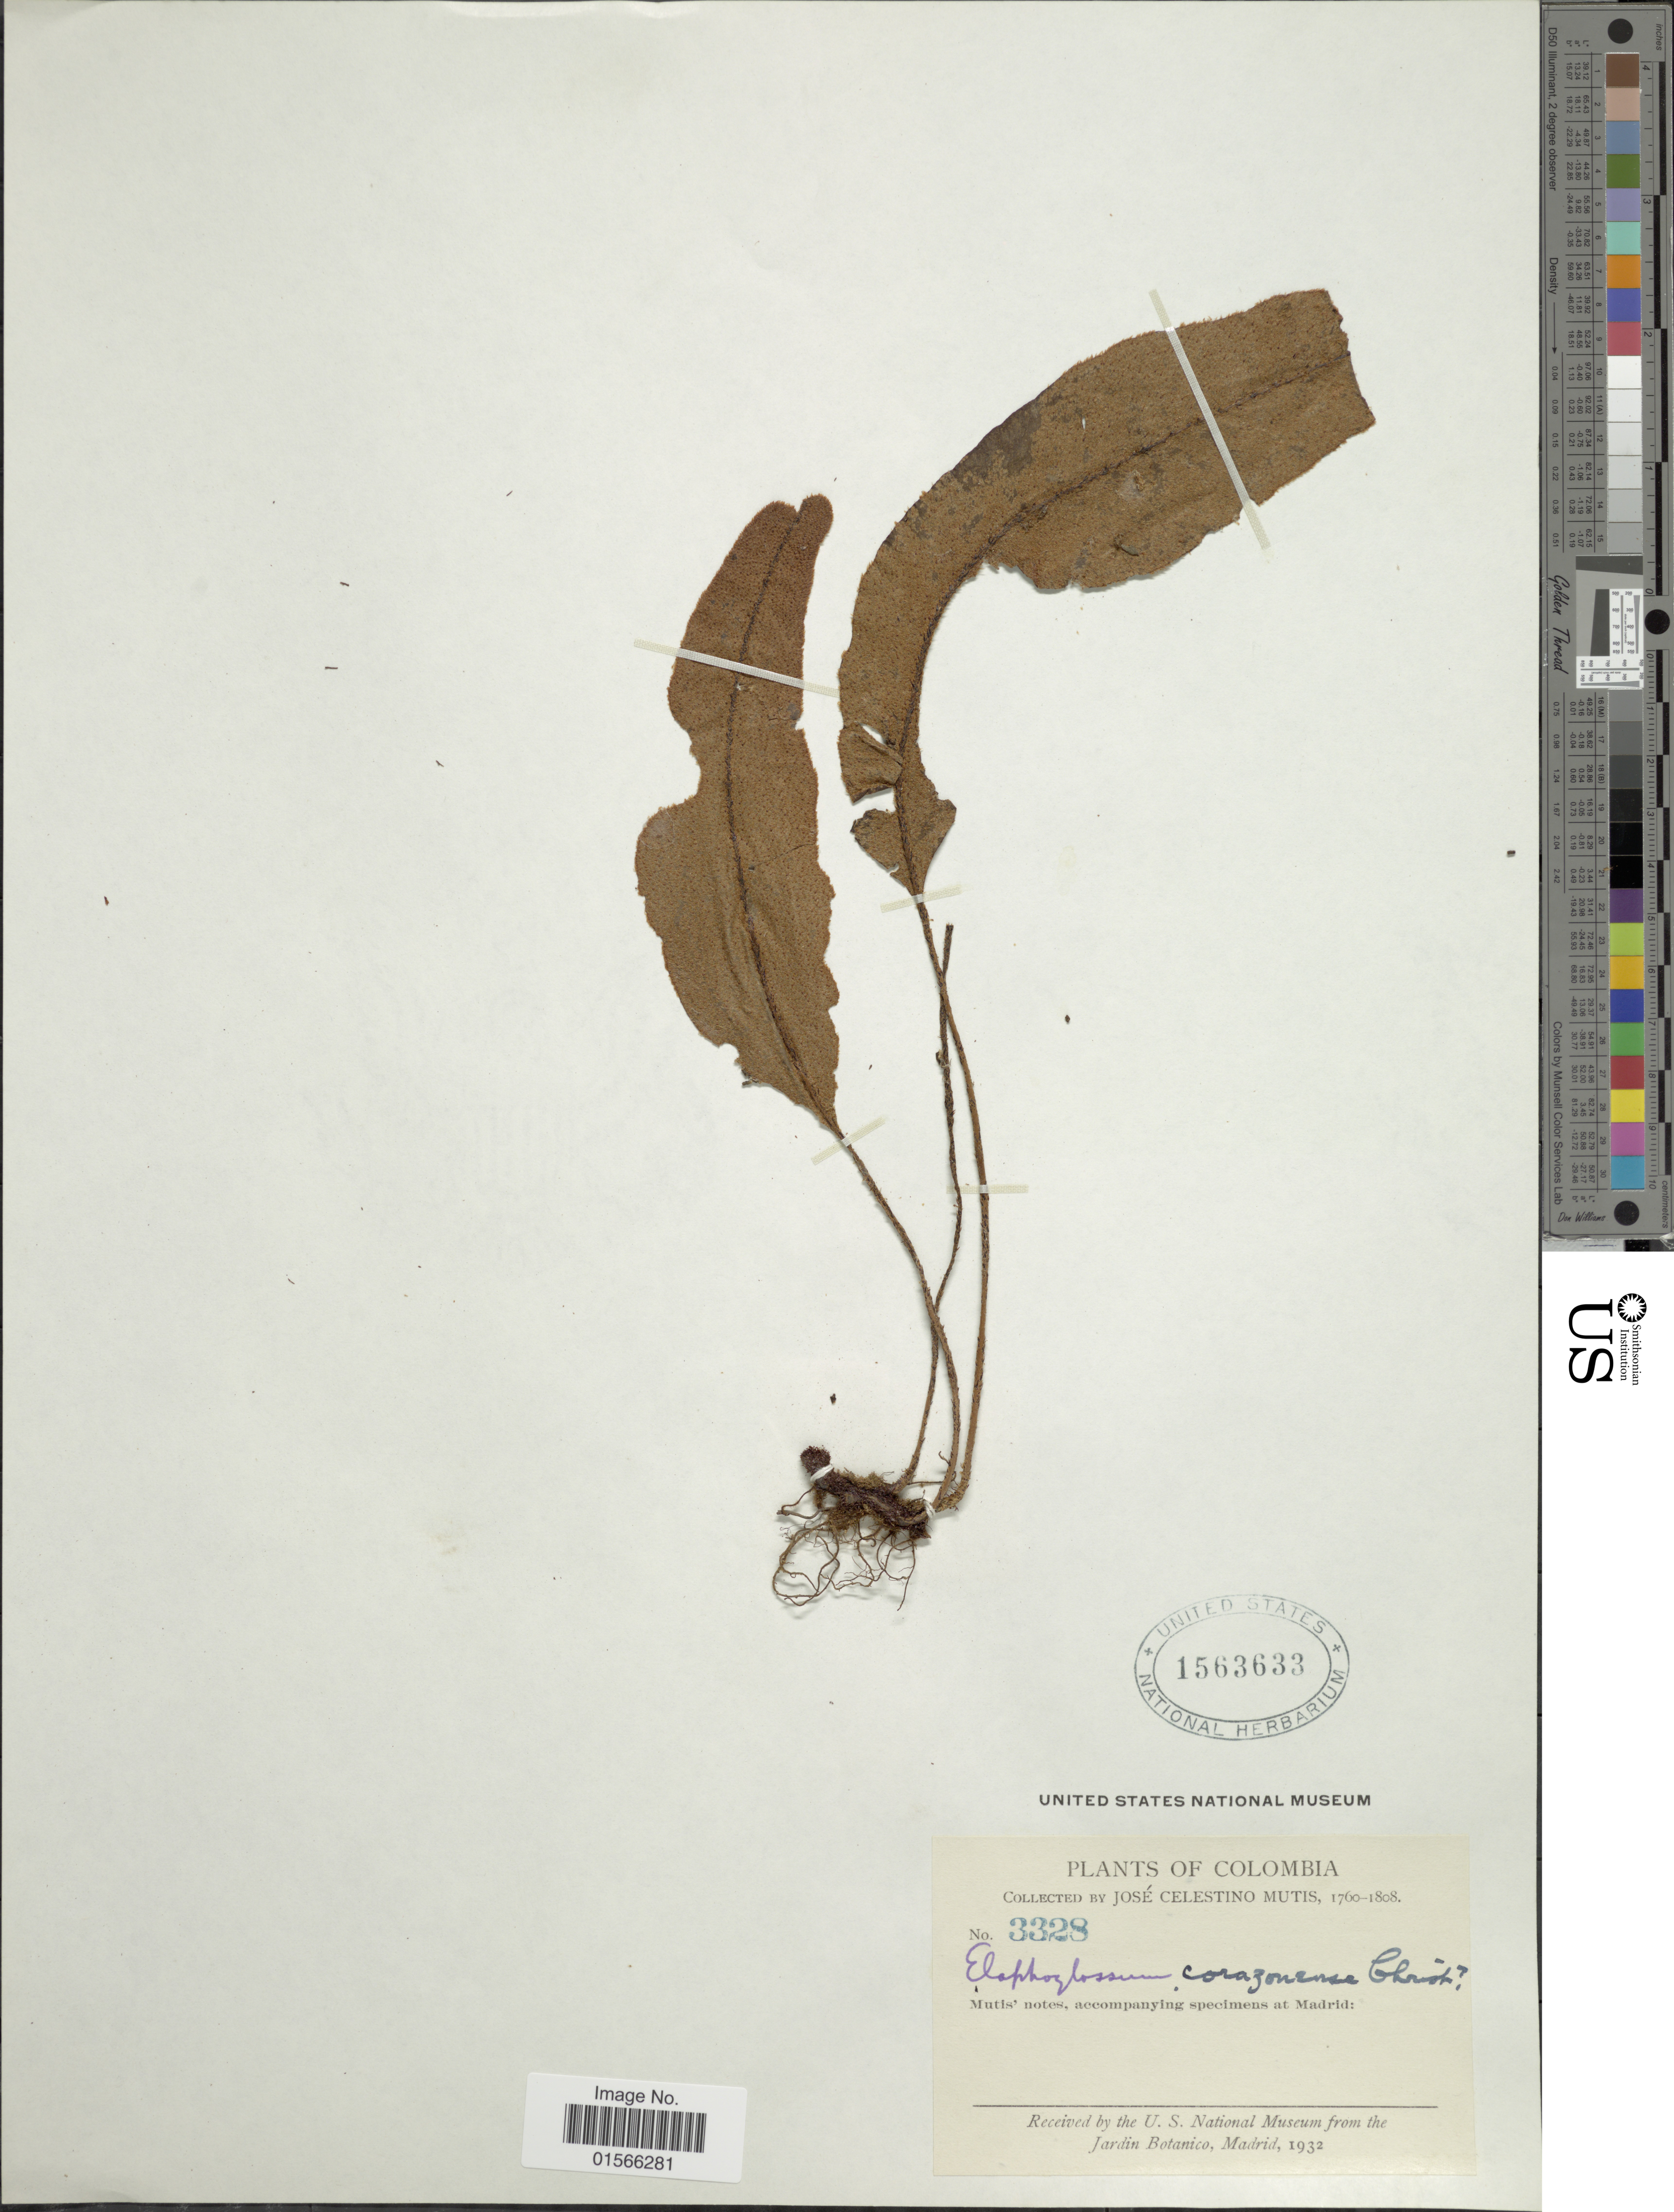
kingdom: Plantae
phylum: Tracheophyta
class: Polypodiopsida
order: Polypodiales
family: Dryopteridaceae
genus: Elaphoglossum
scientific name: Elaphoglossum corazonense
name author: Christ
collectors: J. C. B. Mutis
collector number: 3328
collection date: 1760/1808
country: Colombia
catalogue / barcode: US 1563633